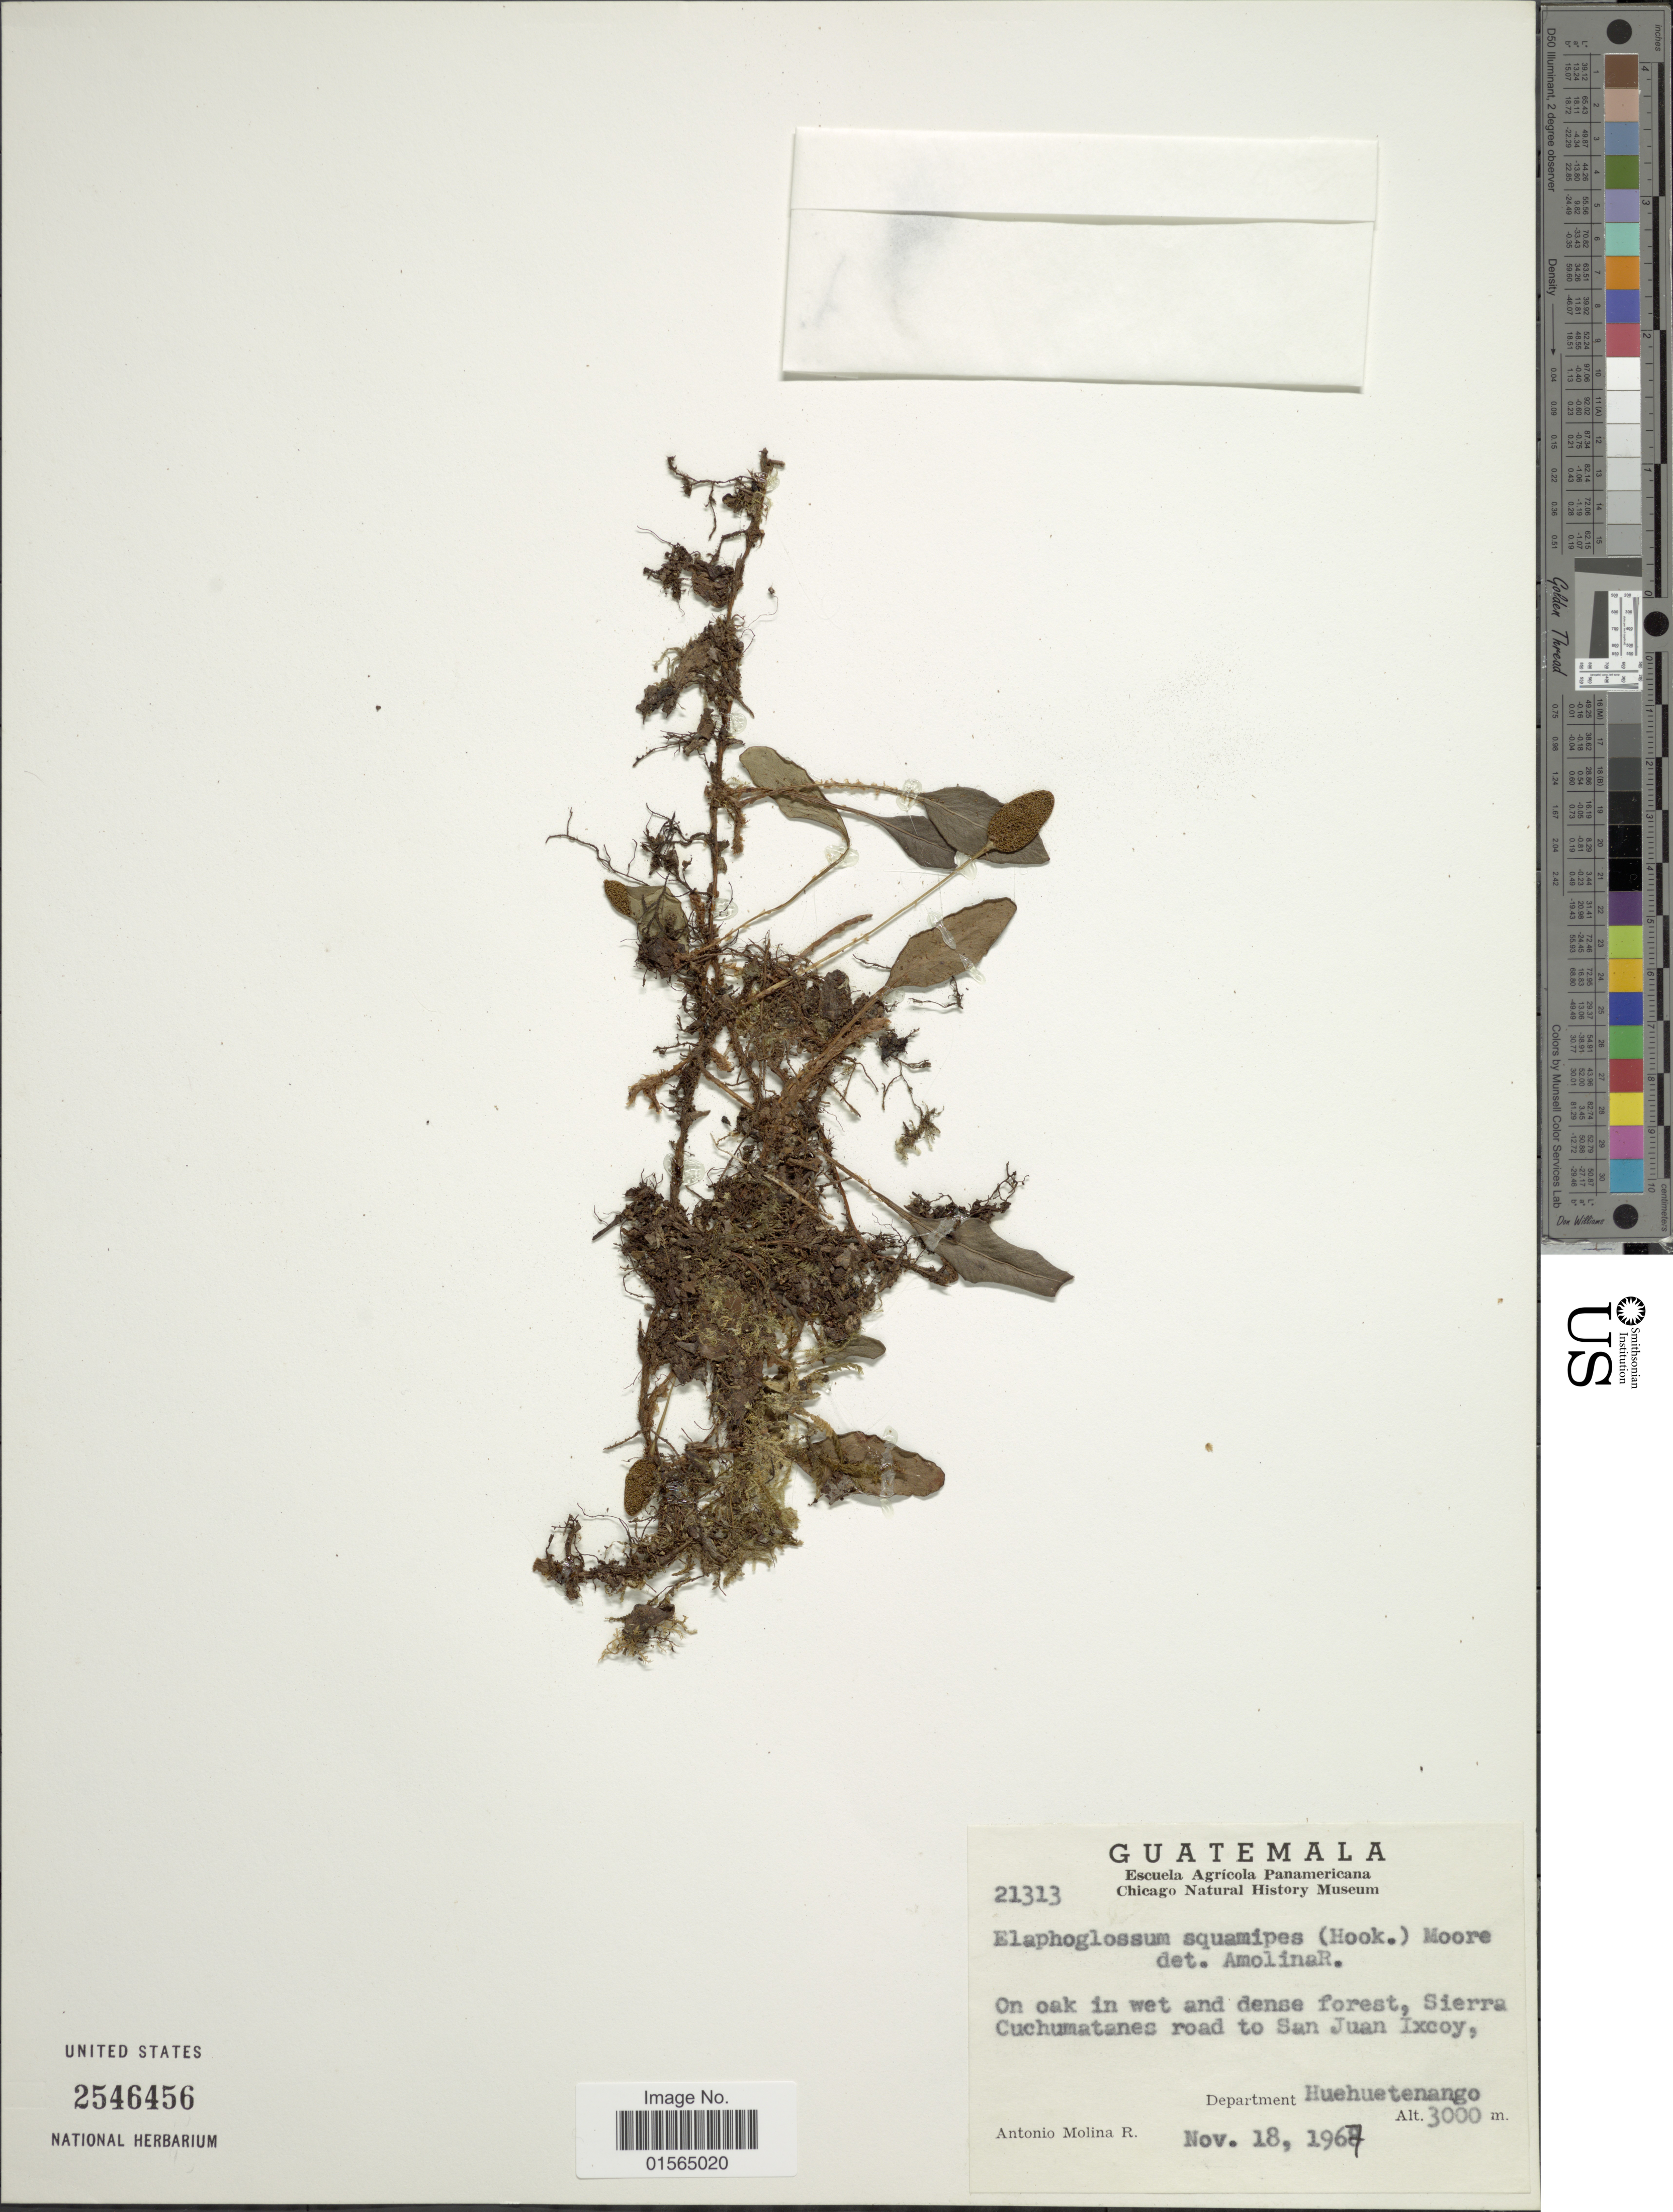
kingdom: Plantae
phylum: Tracheophyta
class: Polypodiopsida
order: Polypodiales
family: Dryopteridaceae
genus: Elaphoglossum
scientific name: Elaphoglossum squamipes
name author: (Hook.) T. Moore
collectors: A. Molina R.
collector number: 21313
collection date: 1967-11-18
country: Guatemala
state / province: Huehuetenango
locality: On oak in wet and dense forest, Sierra Cuchumatanes road to San Juan Ixcoy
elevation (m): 3000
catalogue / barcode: US 2546456